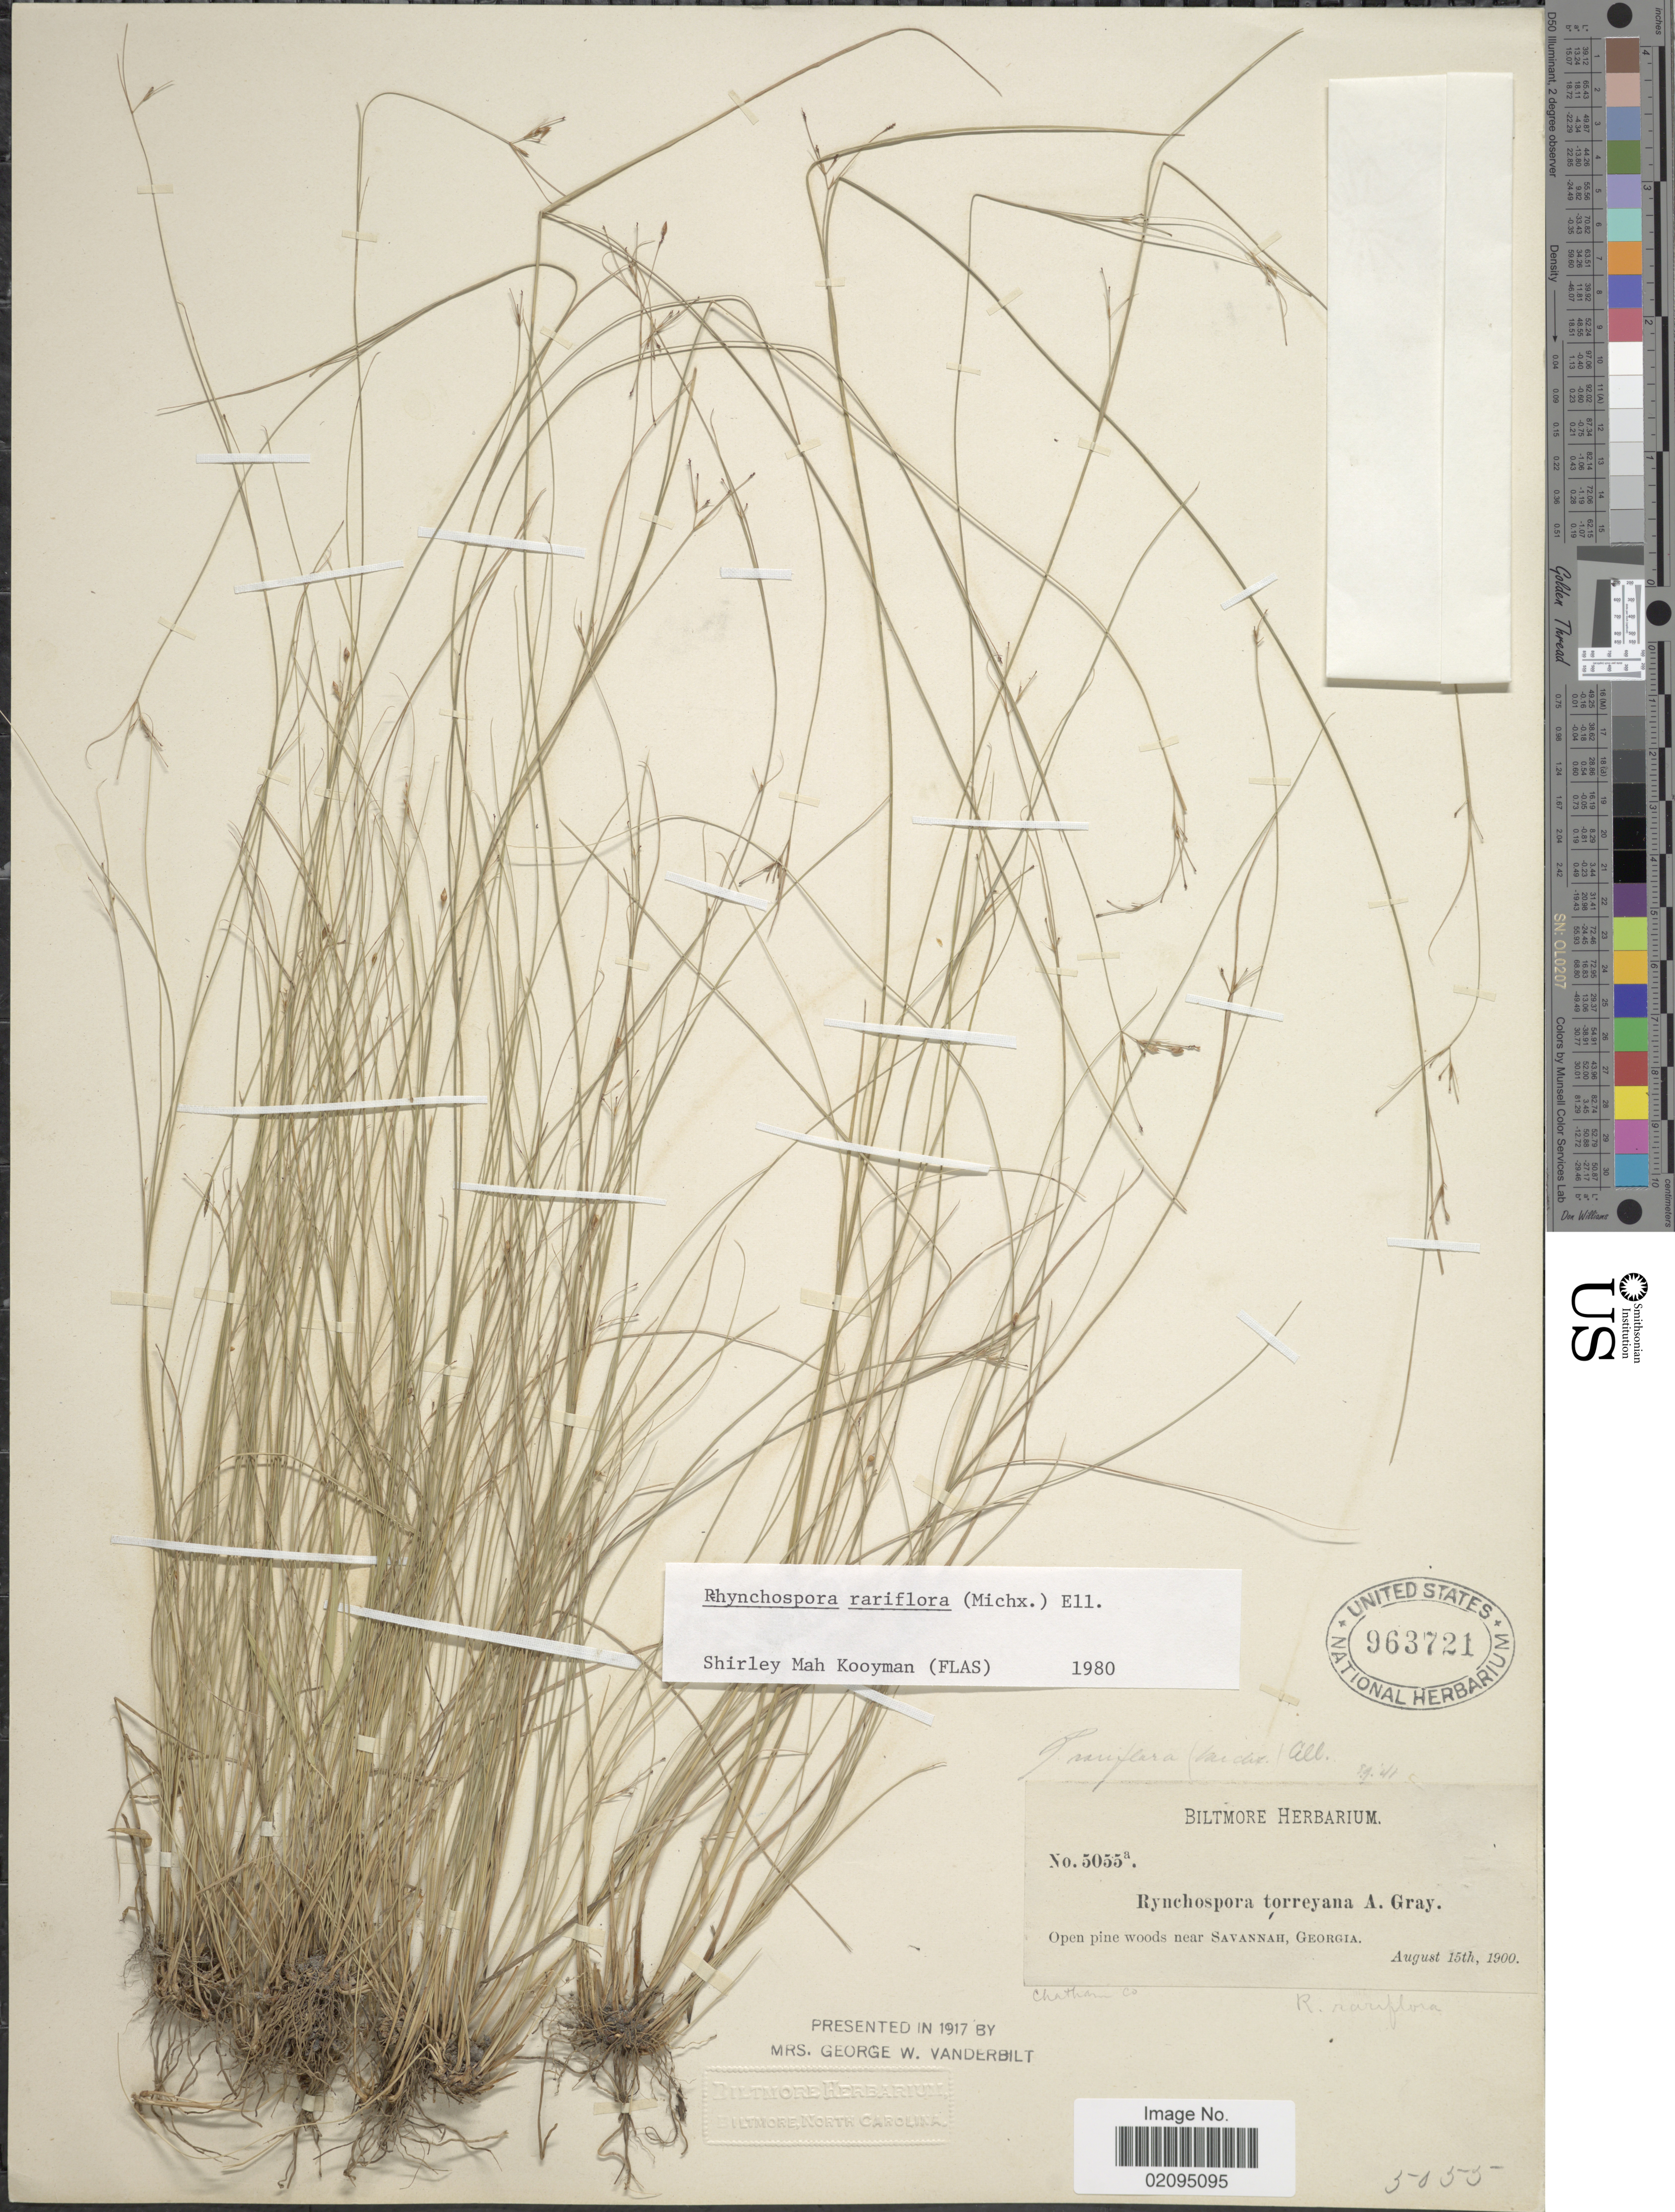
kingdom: Plantae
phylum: Tracheophyta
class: Liliopsida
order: Poales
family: Cyperaceae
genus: Rhynchospora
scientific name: Rhynchospora rariflora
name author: (Michx.) Elliott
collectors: ex herb. Biltmore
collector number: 5055a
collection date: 1900-08-15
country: United States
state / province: Georgia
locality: Near Savannah, Chatham Co.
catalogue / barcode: US 963721